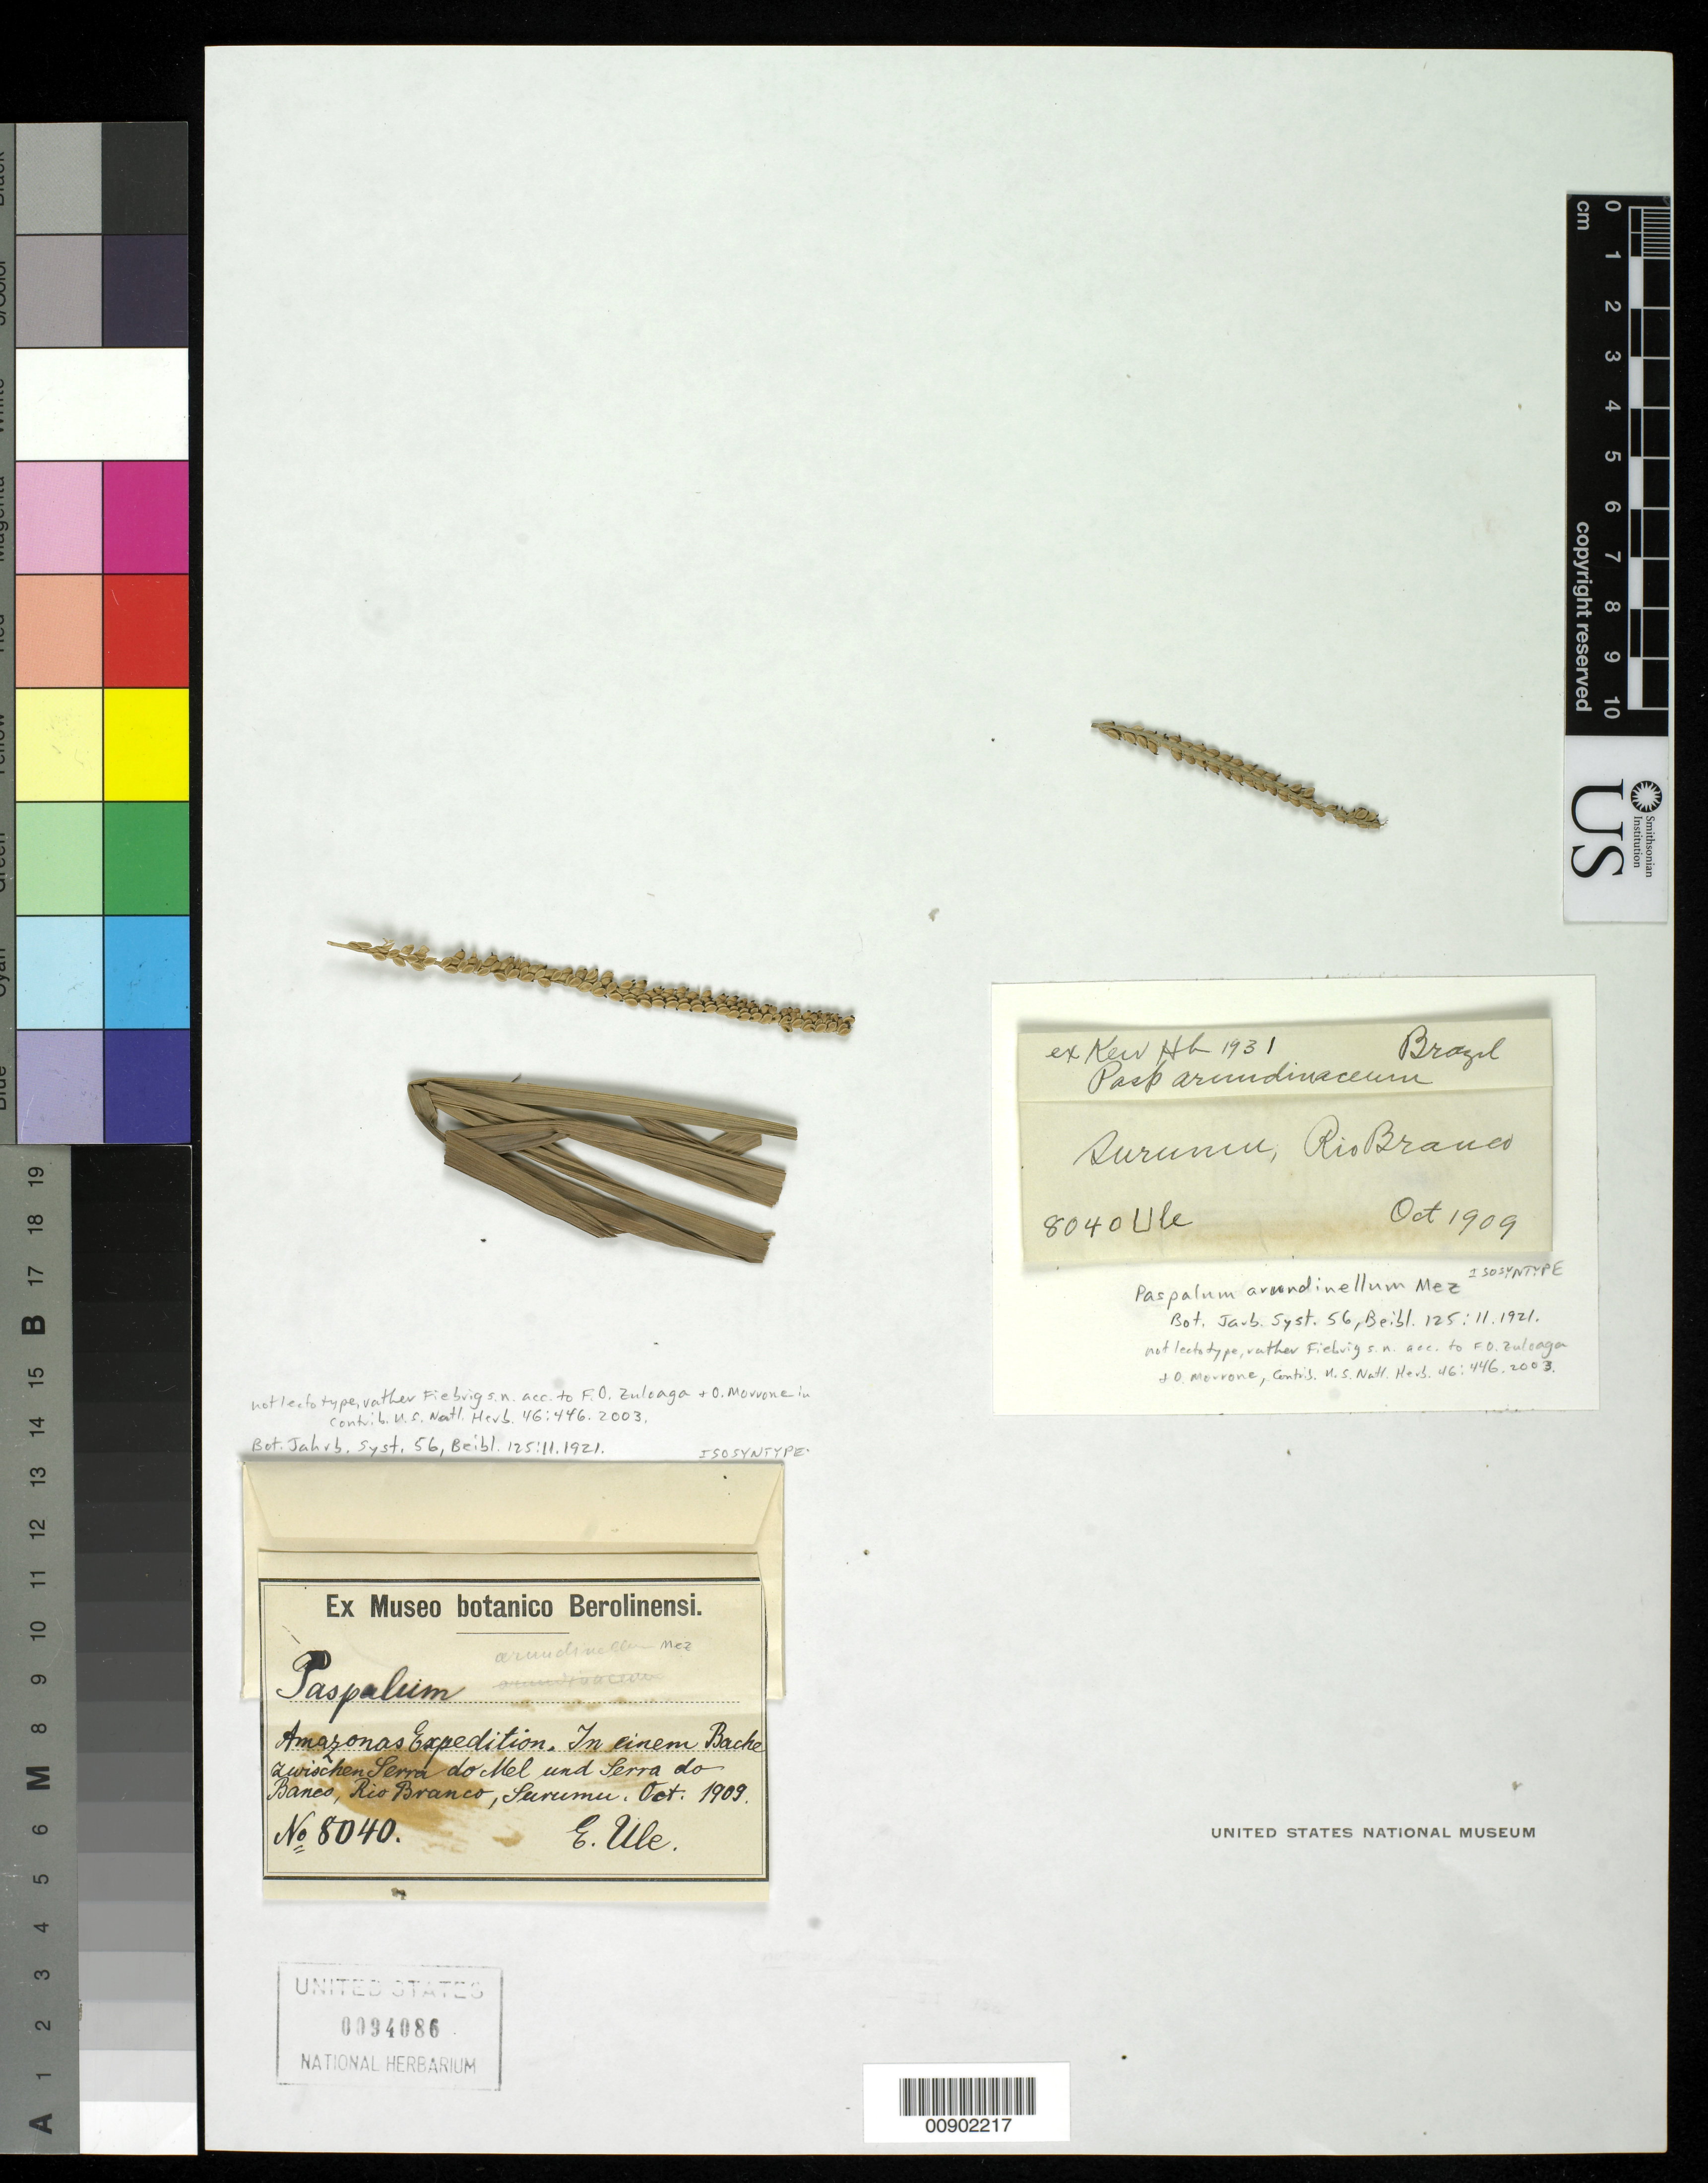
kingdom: Plantae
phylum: Tracheophyta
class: Liliopsida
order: Poales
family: Poaceae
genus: Paspalum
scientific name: Paspalum arundinellum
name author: Mez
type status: Syntype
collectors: E. H. Ule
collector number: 8040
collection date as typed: Oct 1909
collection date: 1909-10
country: Brazil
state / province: Acre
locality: Surumu, Rio Branco.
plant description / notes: Fragmentary material of (syn)type collections ex herb. Berlin & ex herb. Kew.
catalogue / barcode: US 94086